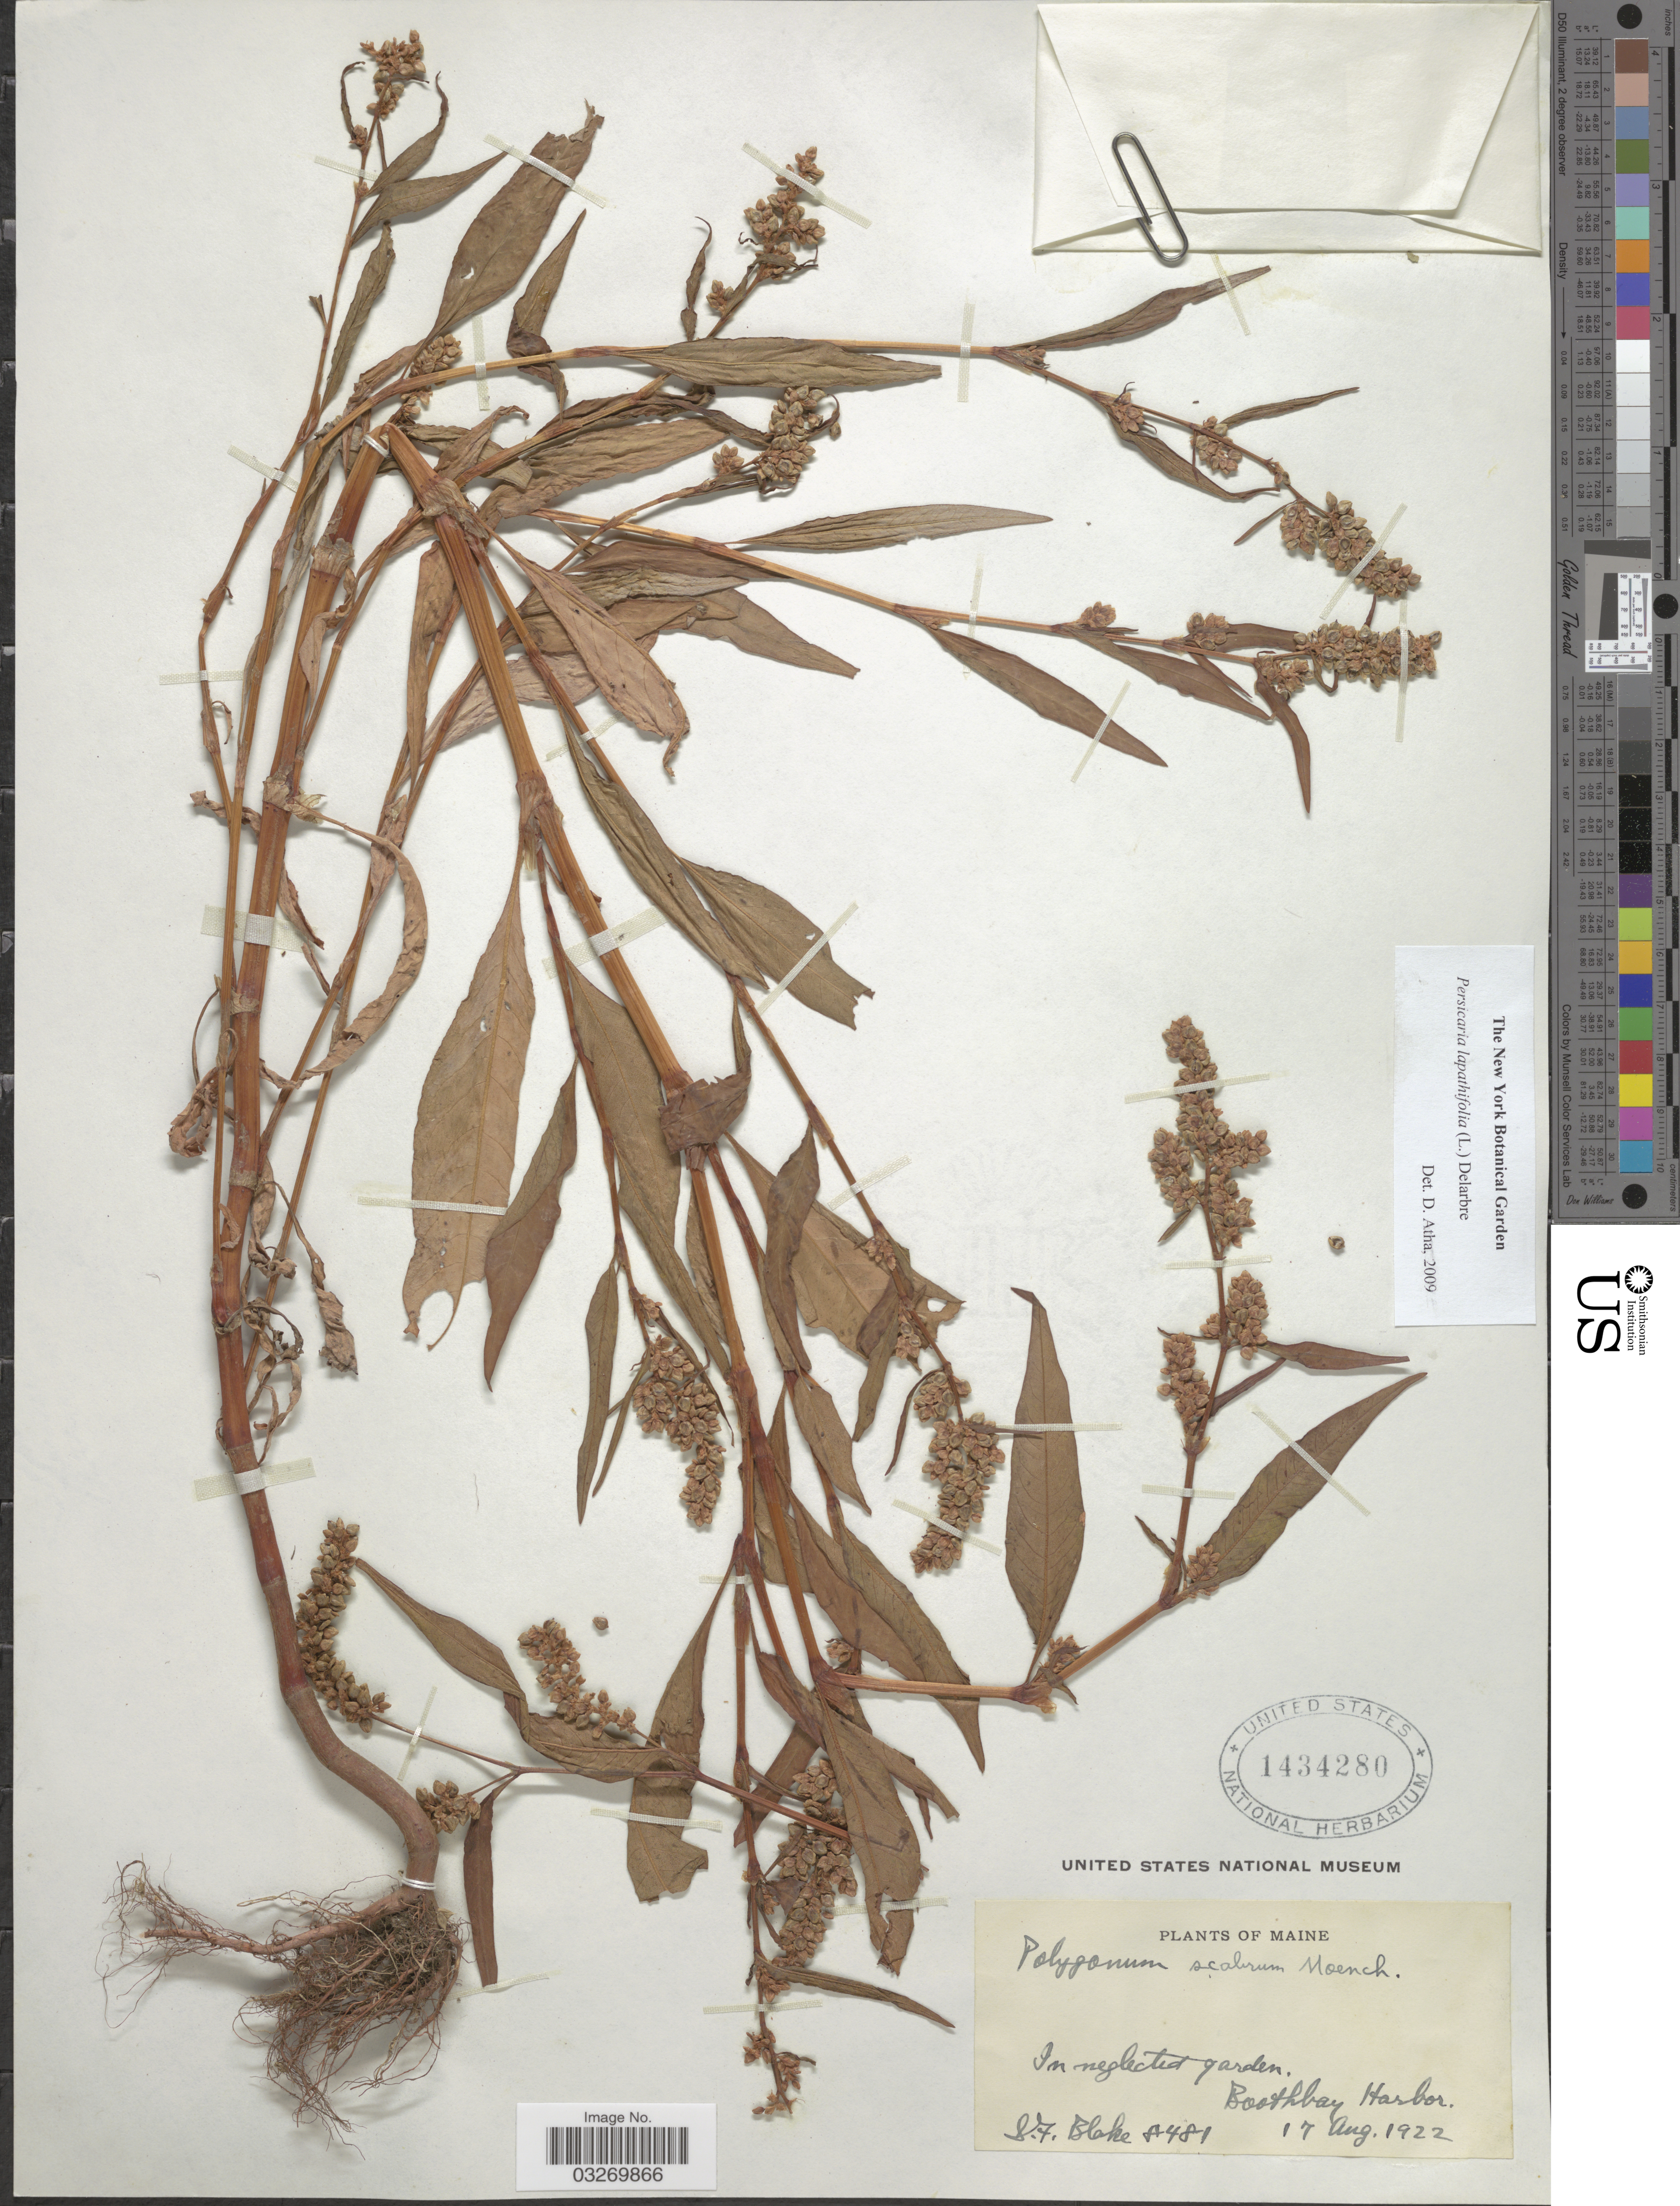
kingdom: Plantae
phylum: Tracheophyta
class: Magnoliopsida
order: Caryophyllales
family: Polygonaceae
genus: Persicaria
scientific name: Persicaria lapathifolia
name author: (L.) Delarbre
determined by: Atha, D. E.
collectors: S. Blake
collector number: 8481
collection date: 1922-08-17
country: United States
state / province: Maine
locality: Boothbay Harbor.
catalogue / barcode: US 1434280